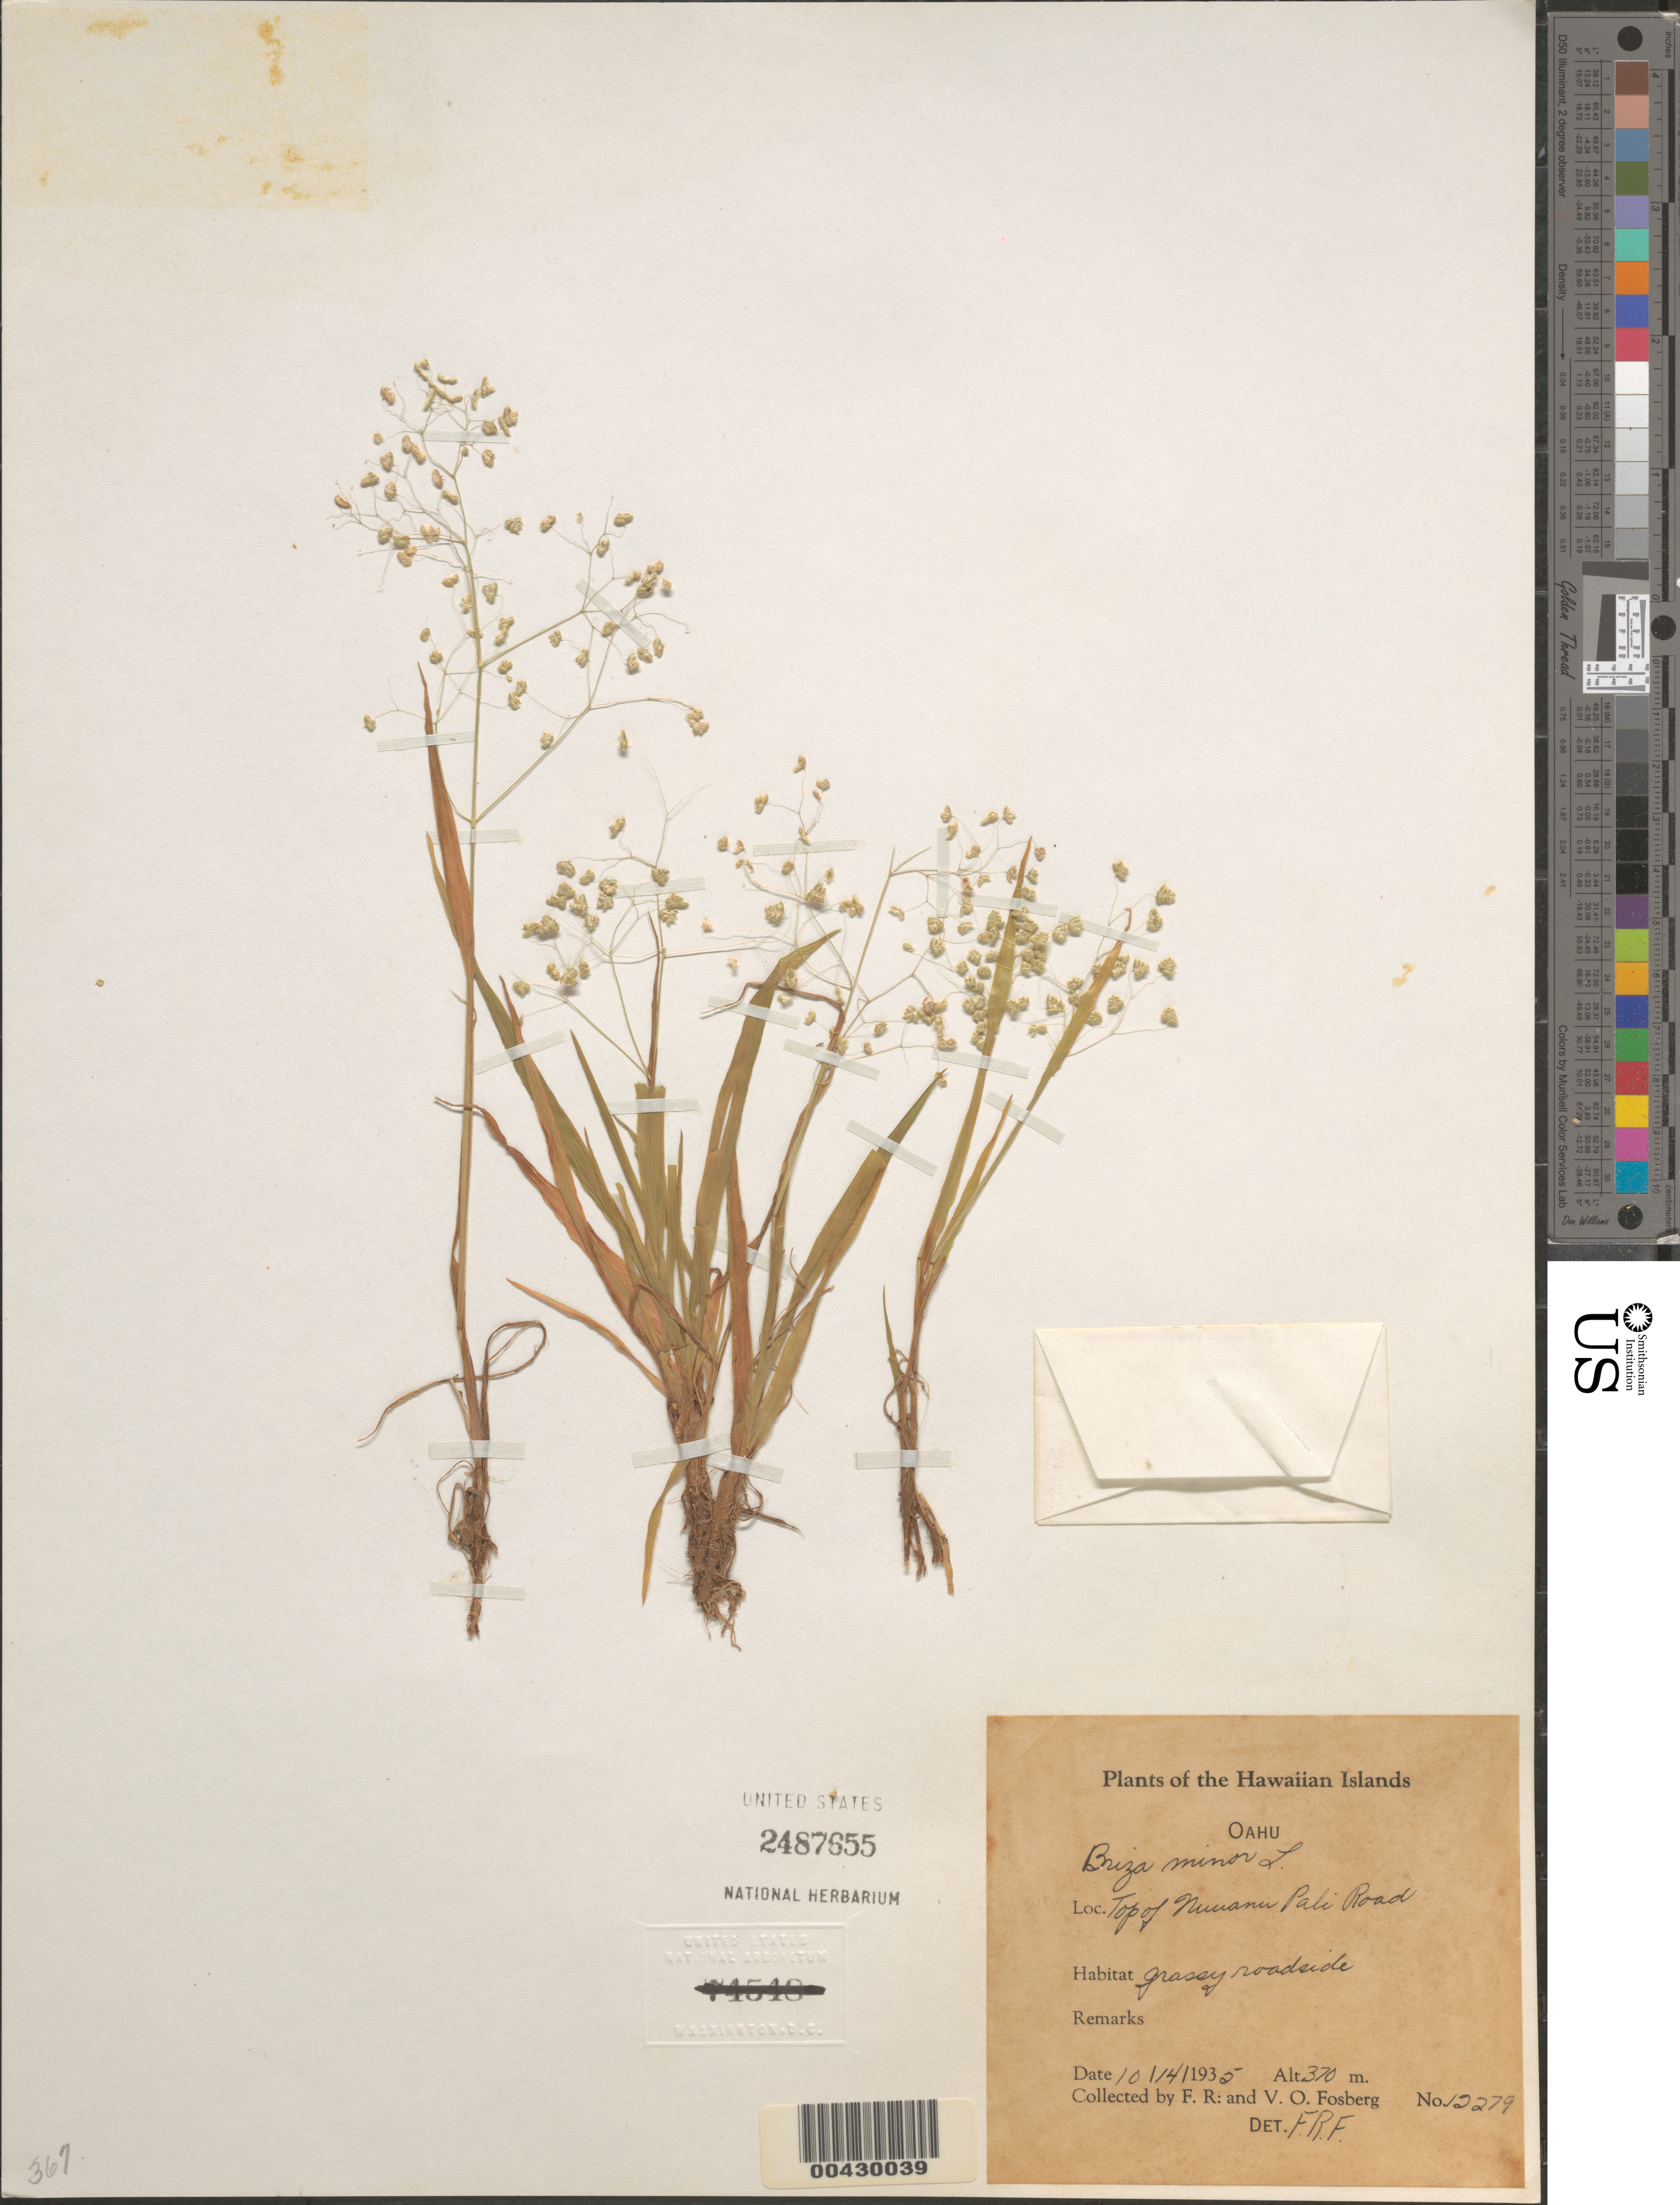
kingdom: Plantae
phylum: Tracheophyta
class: Liliopsida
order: Poales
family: Poaceae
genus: Briza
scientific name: Briza minor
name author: L.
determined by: Fosberg, F. R.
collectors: F. R. Fosberg & V. O. Fosberg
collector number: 12279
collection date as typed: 14 Oct 1935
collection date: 1935-10-14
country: United States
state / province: Hawaii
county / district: Honolulu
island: Oahu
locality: Top of Nuuanu Pali Road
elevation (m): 370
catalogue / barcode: US 2487655